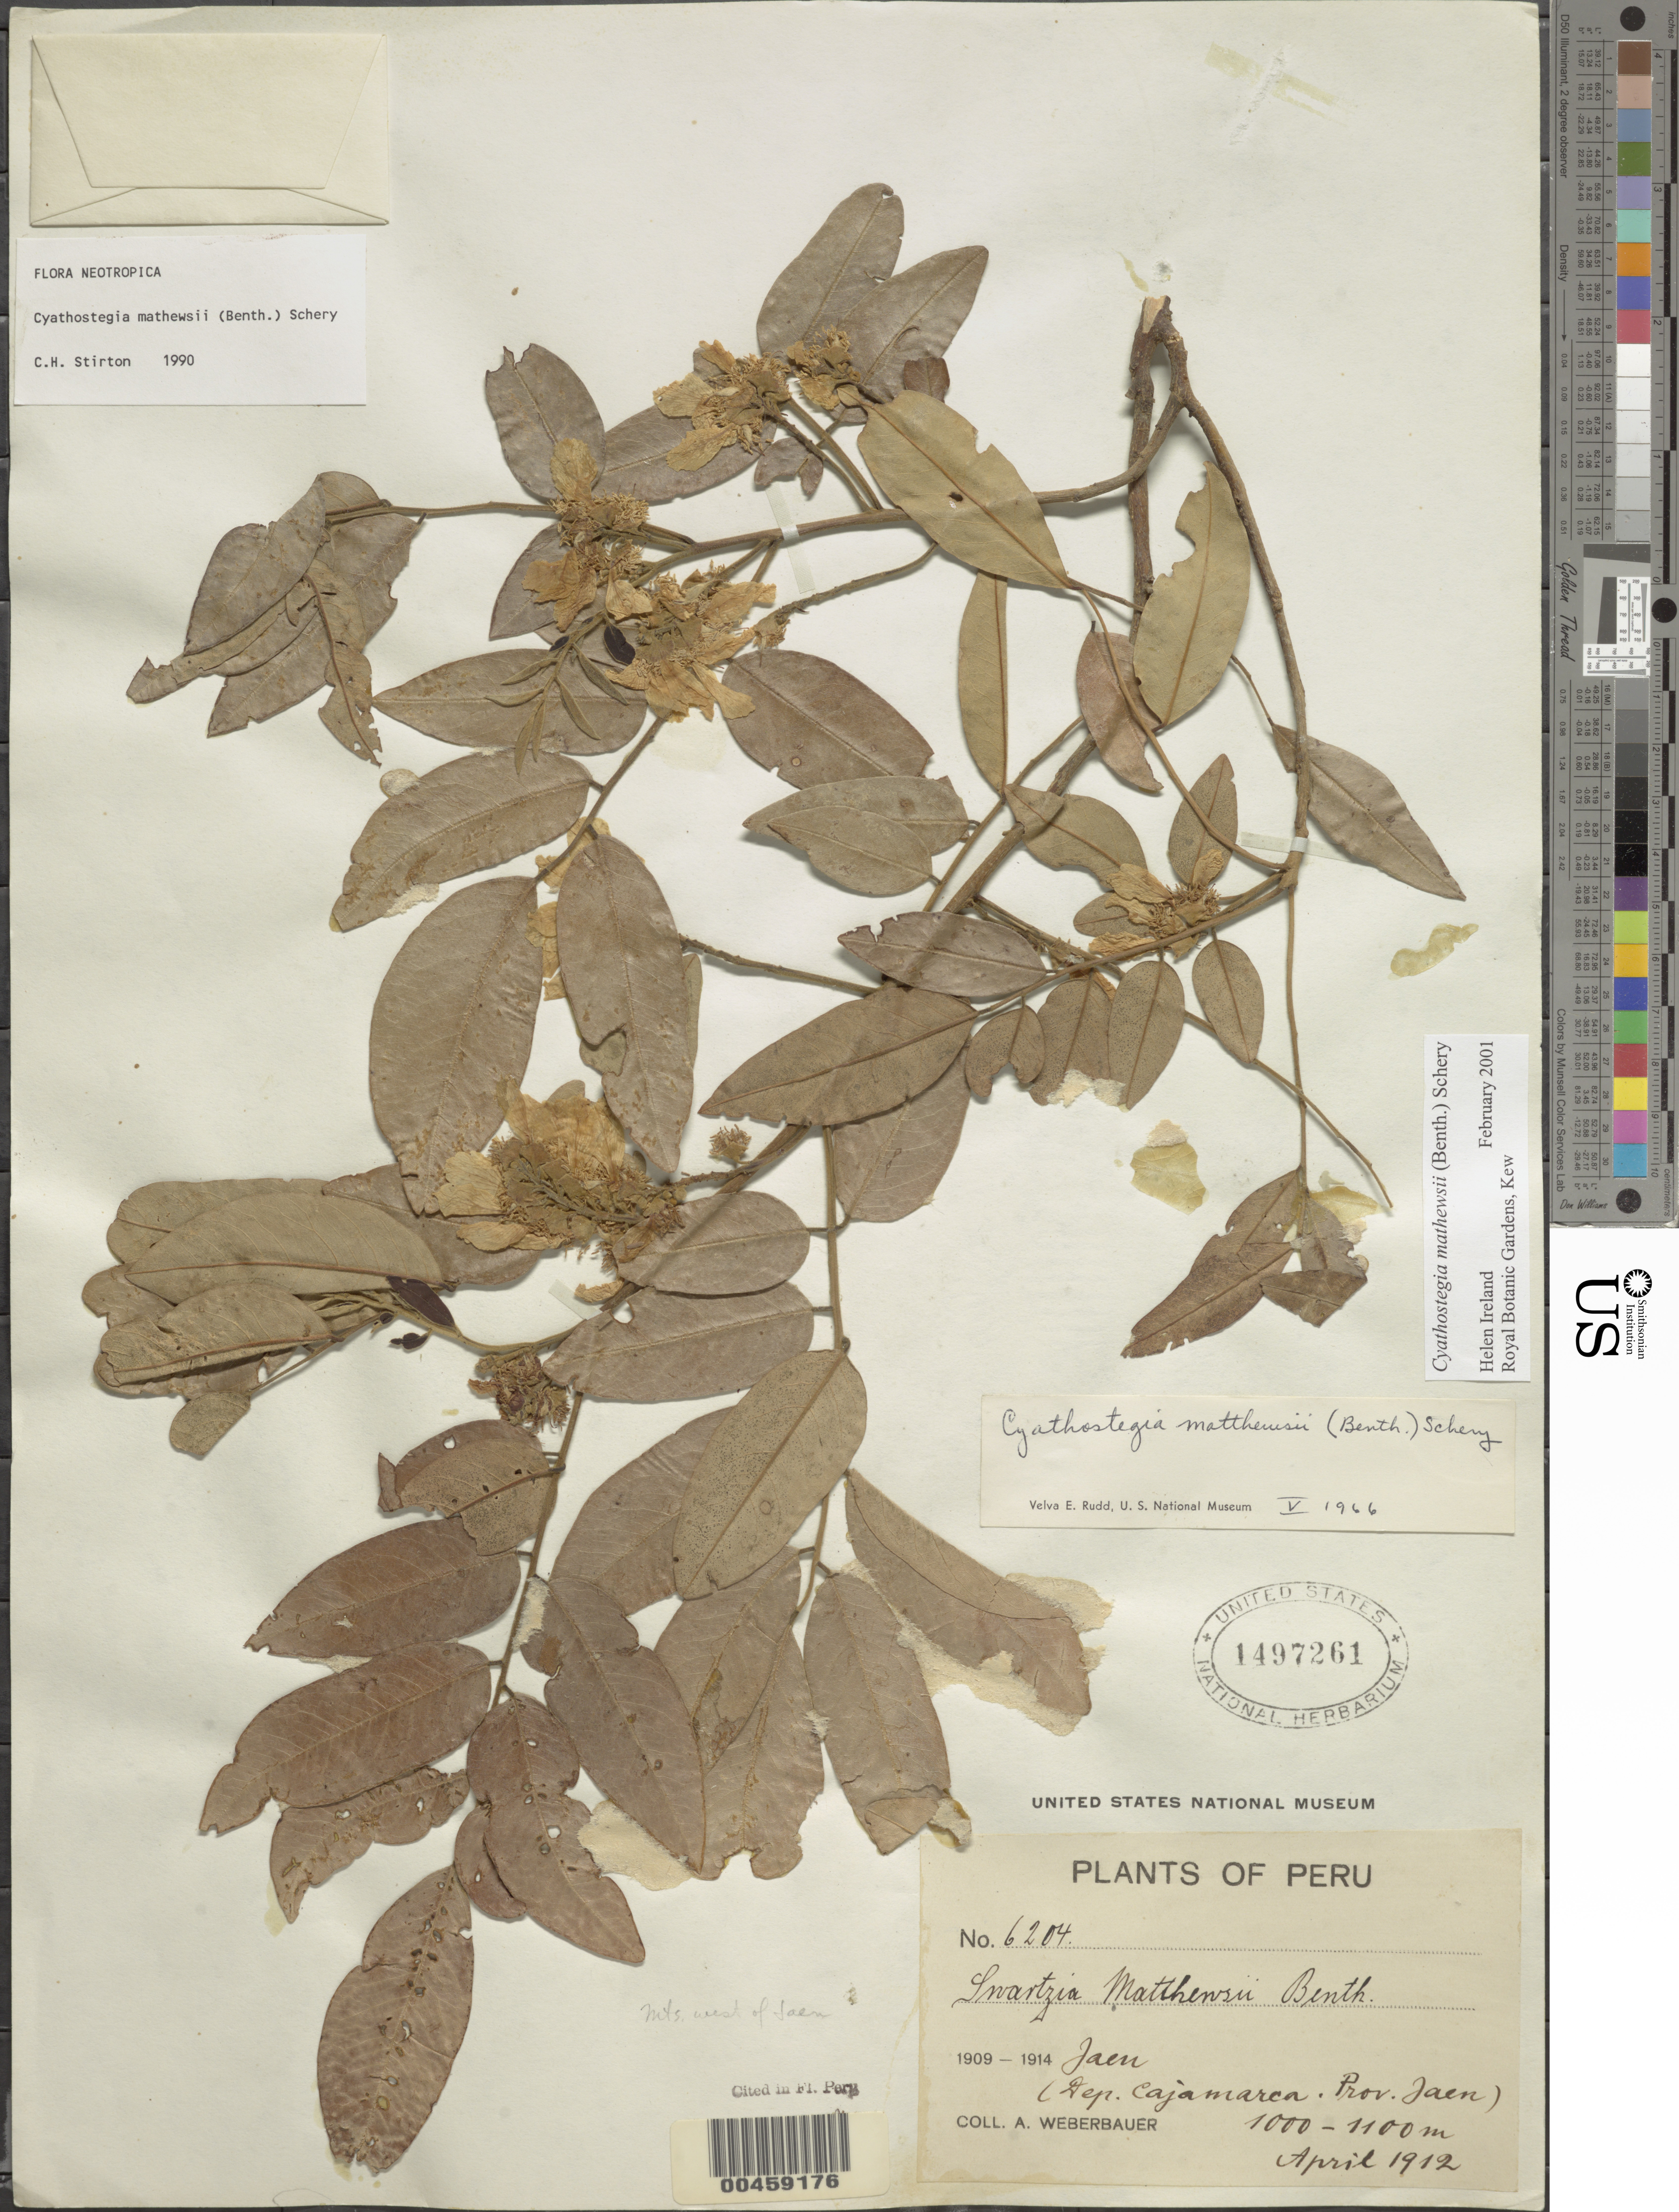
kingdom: Plantae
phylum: Tracheophyta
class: Magnoliopsida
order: Fabales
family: Fabaceae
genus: Cyathostegia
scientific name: Cyathostegia matthewsii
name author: (Benth.) Schery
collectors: A. Weberbauer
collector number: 6204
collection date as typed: Apr 1912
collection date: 1912-04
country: Peru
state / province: Cajamarca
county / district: Jaén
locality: Jaén, mountains W of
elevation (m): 1000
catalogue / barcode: US 1497261